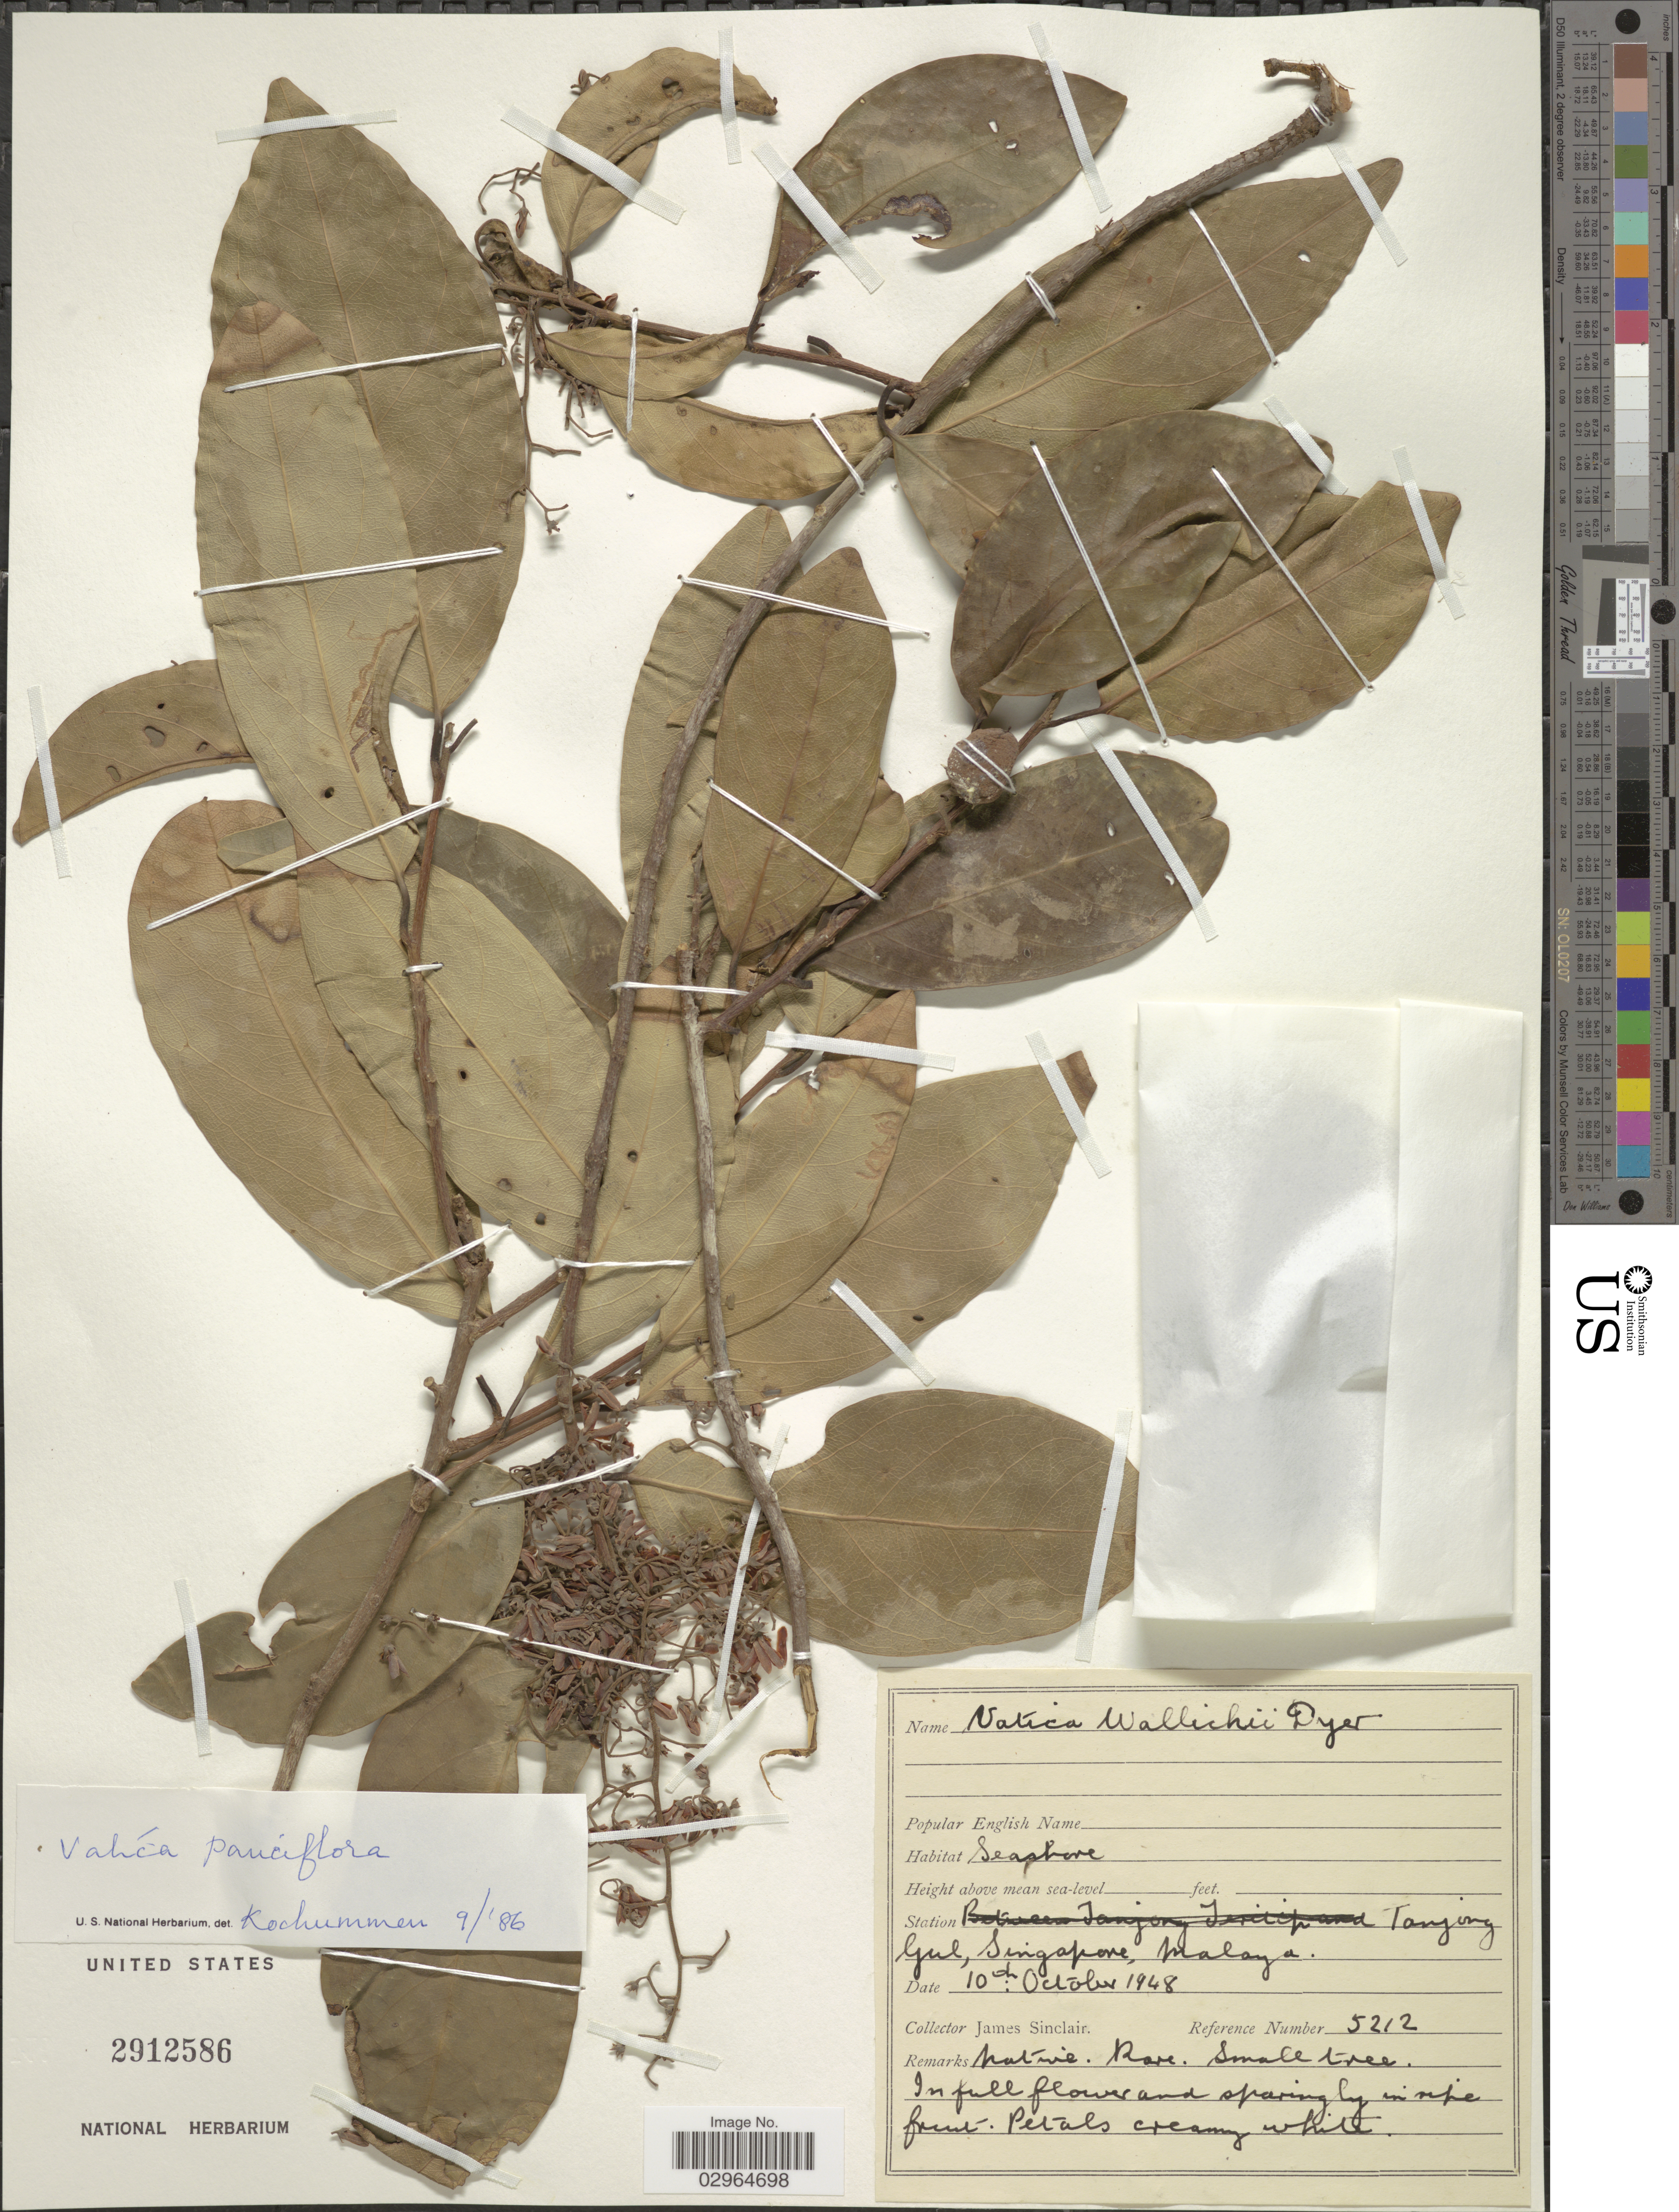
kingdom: Plantae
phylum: Tracheophyta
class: Magnoliopsida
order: Malvales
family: Dipterocarpaceae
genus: Vatica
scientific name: Vatica pauciflora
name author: (Korth.) Blume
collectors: J. Sinclair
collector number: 5212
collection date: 1948-10-10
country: Singapore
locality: Station Tanjong Gul, Malaya.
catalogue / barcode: US 2912586